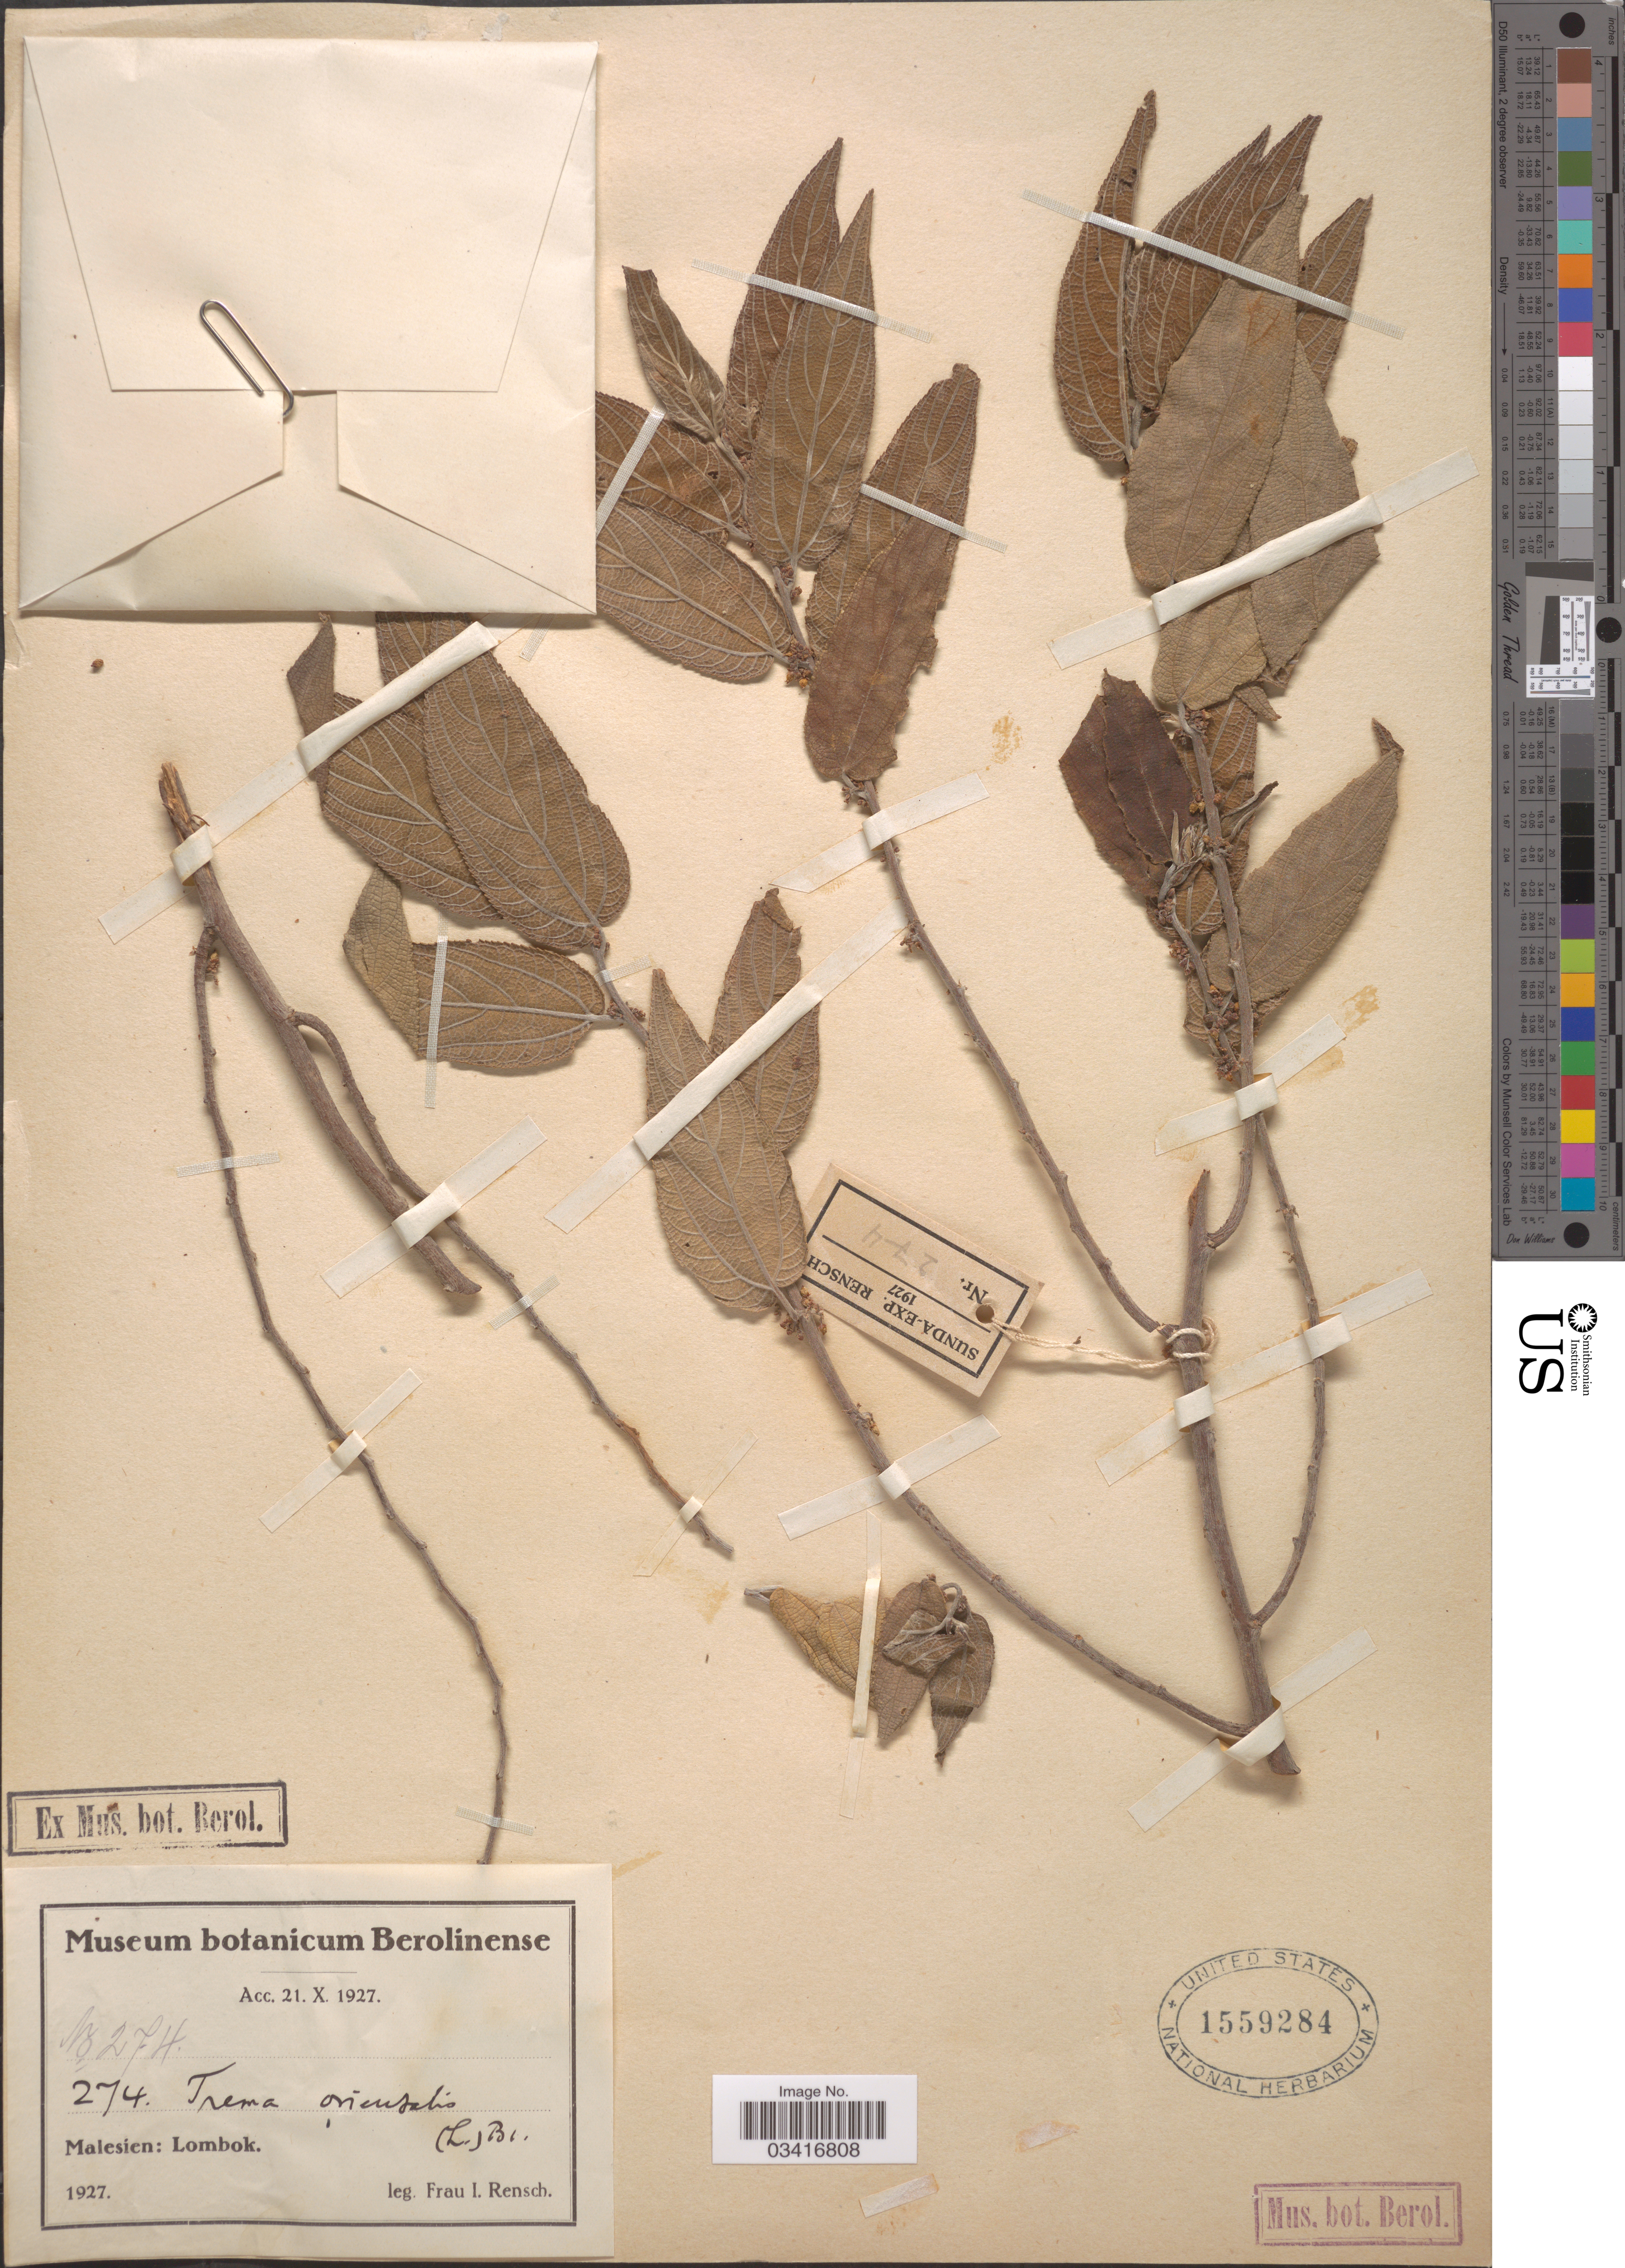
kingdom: Plantae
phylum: Tracheophyta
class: Magnoliopsida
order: Rosales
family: Cannabaceae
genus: Trema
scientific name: Trema orientale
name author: (L.) Blume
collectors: F. Rensch.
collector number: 274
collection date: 1927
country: Indonesia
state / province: Nusa Tenggara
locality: Malesien: Lombok.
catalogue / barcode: US 1559284